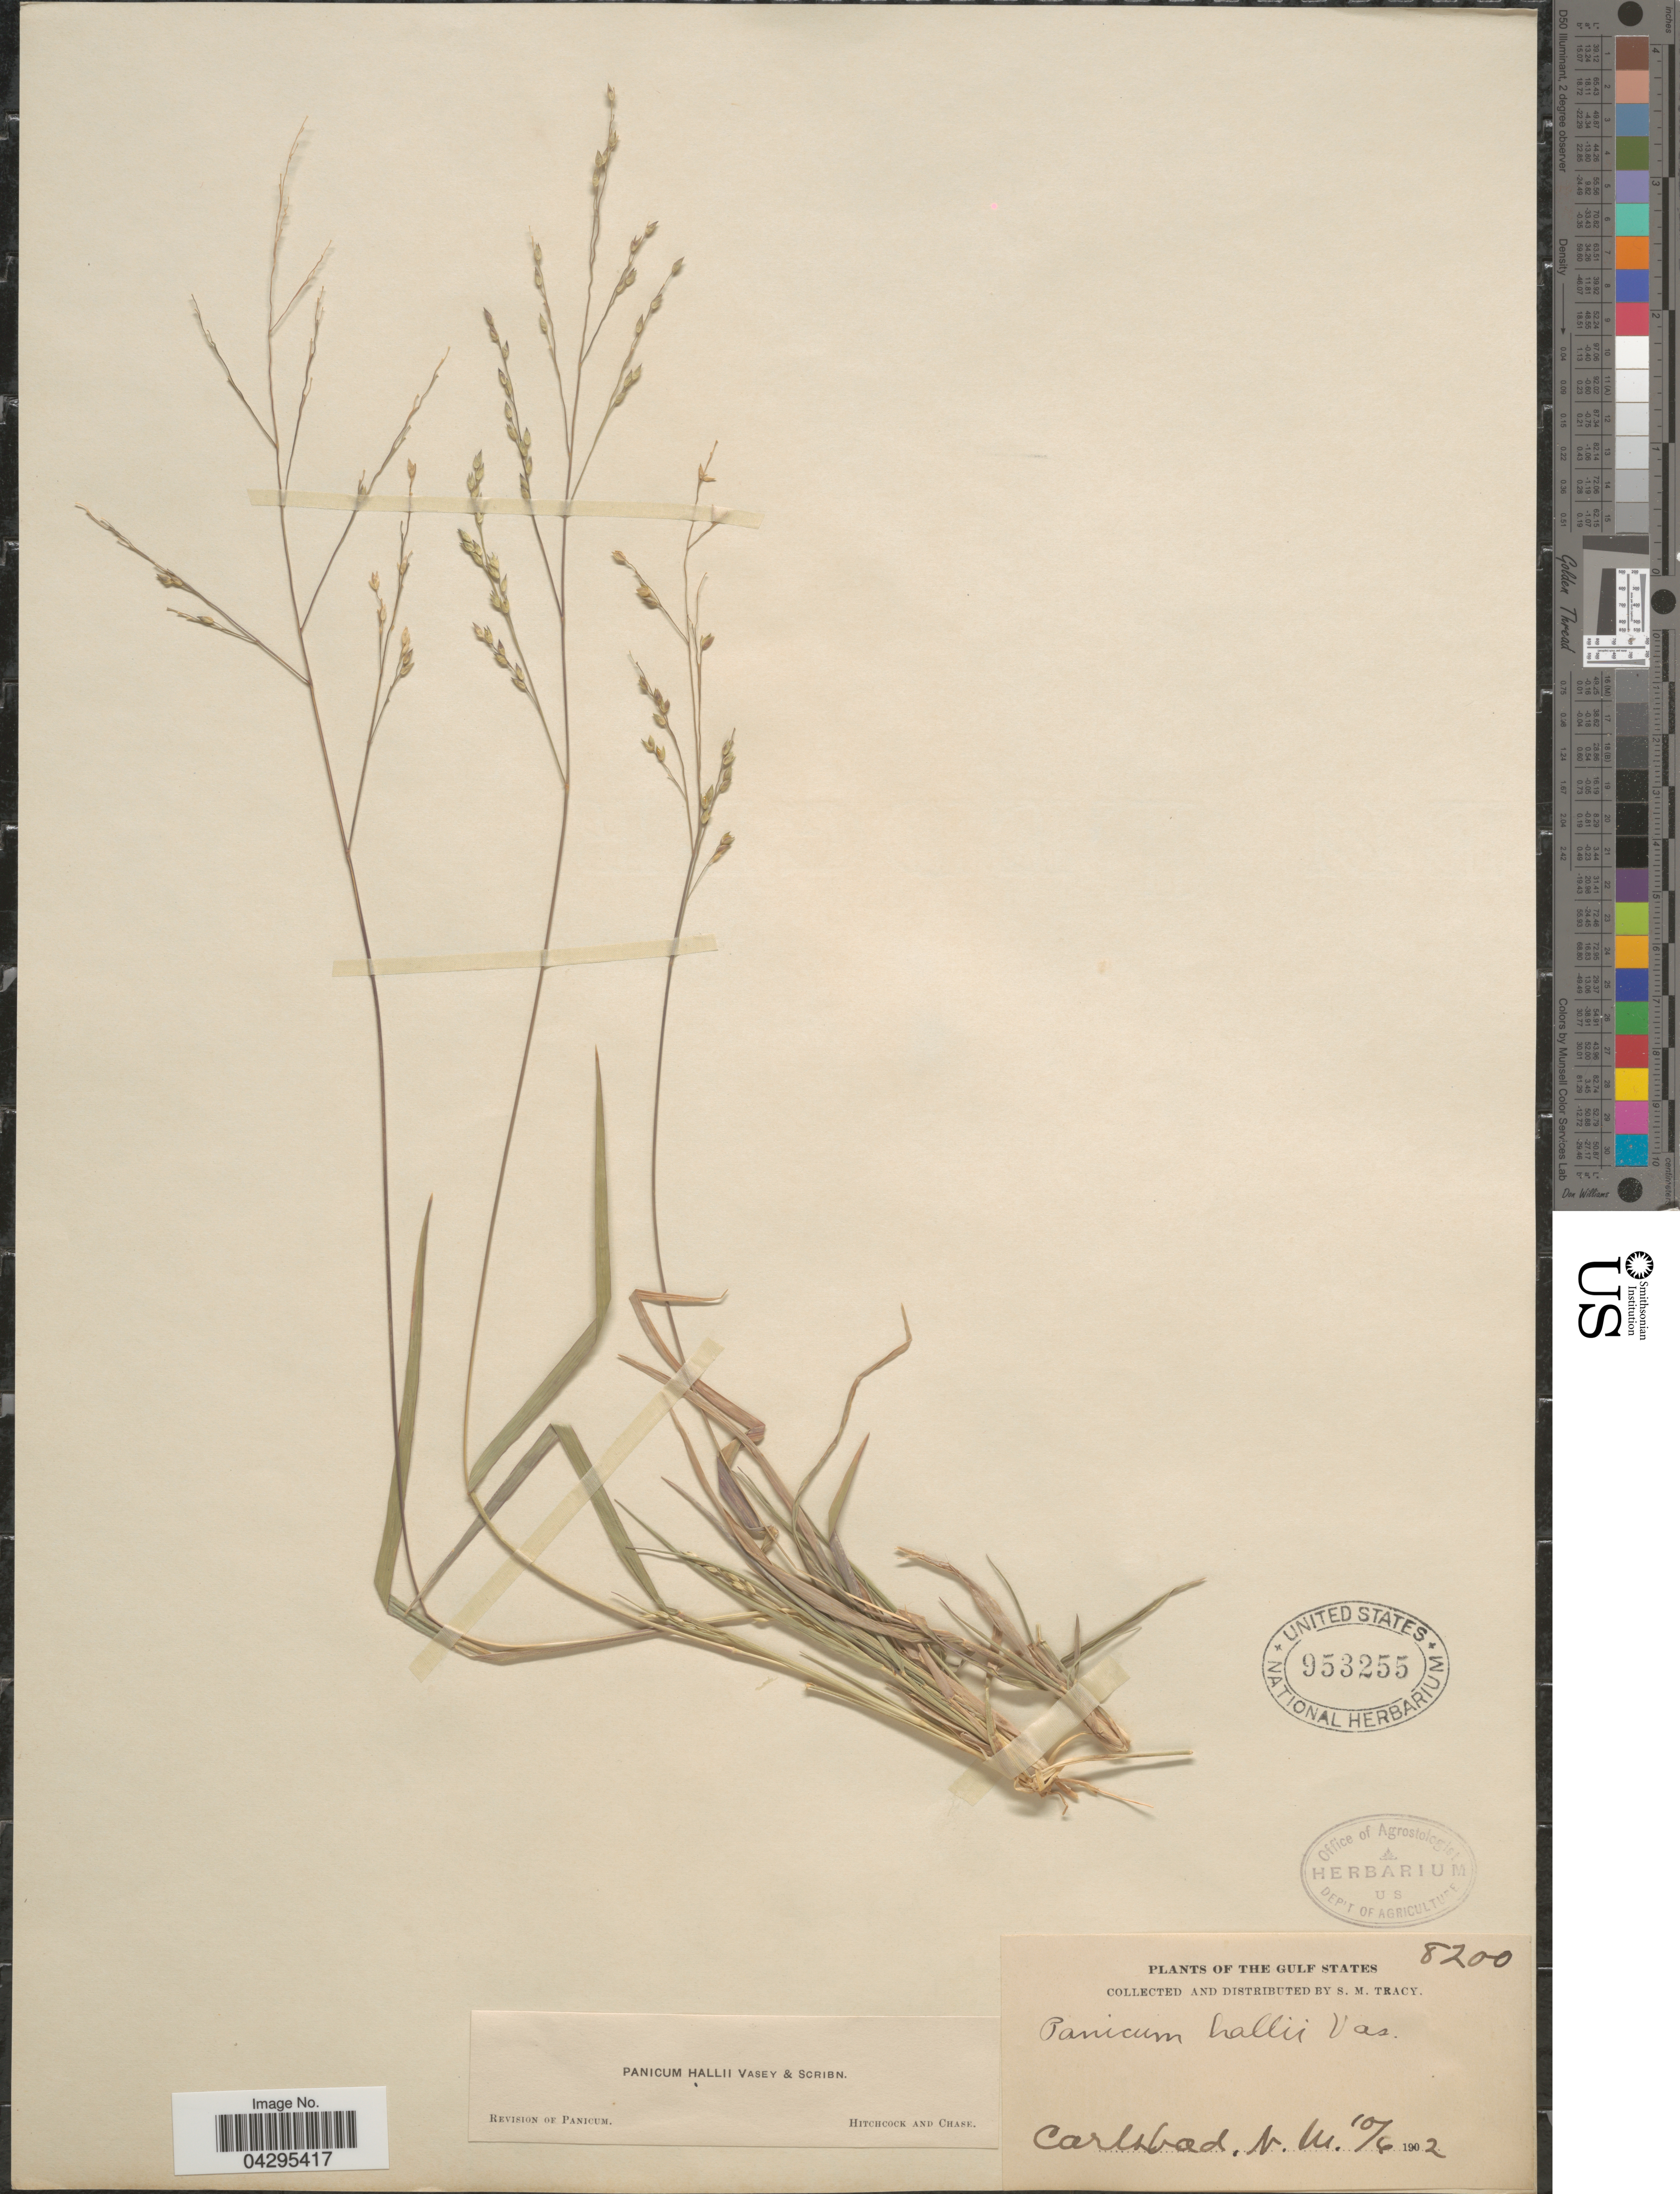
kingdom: Plantae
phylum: Tracheophyta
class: Liliopsida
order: Poales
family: Poaceae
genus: Panicum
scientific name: Panicum hallii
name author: Vasey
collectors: S. M. Tracy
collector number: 8200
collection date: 1902-06-10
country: United States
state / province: New Mexico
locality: The Gulf States. Carlsbad.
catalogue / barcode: US 953255